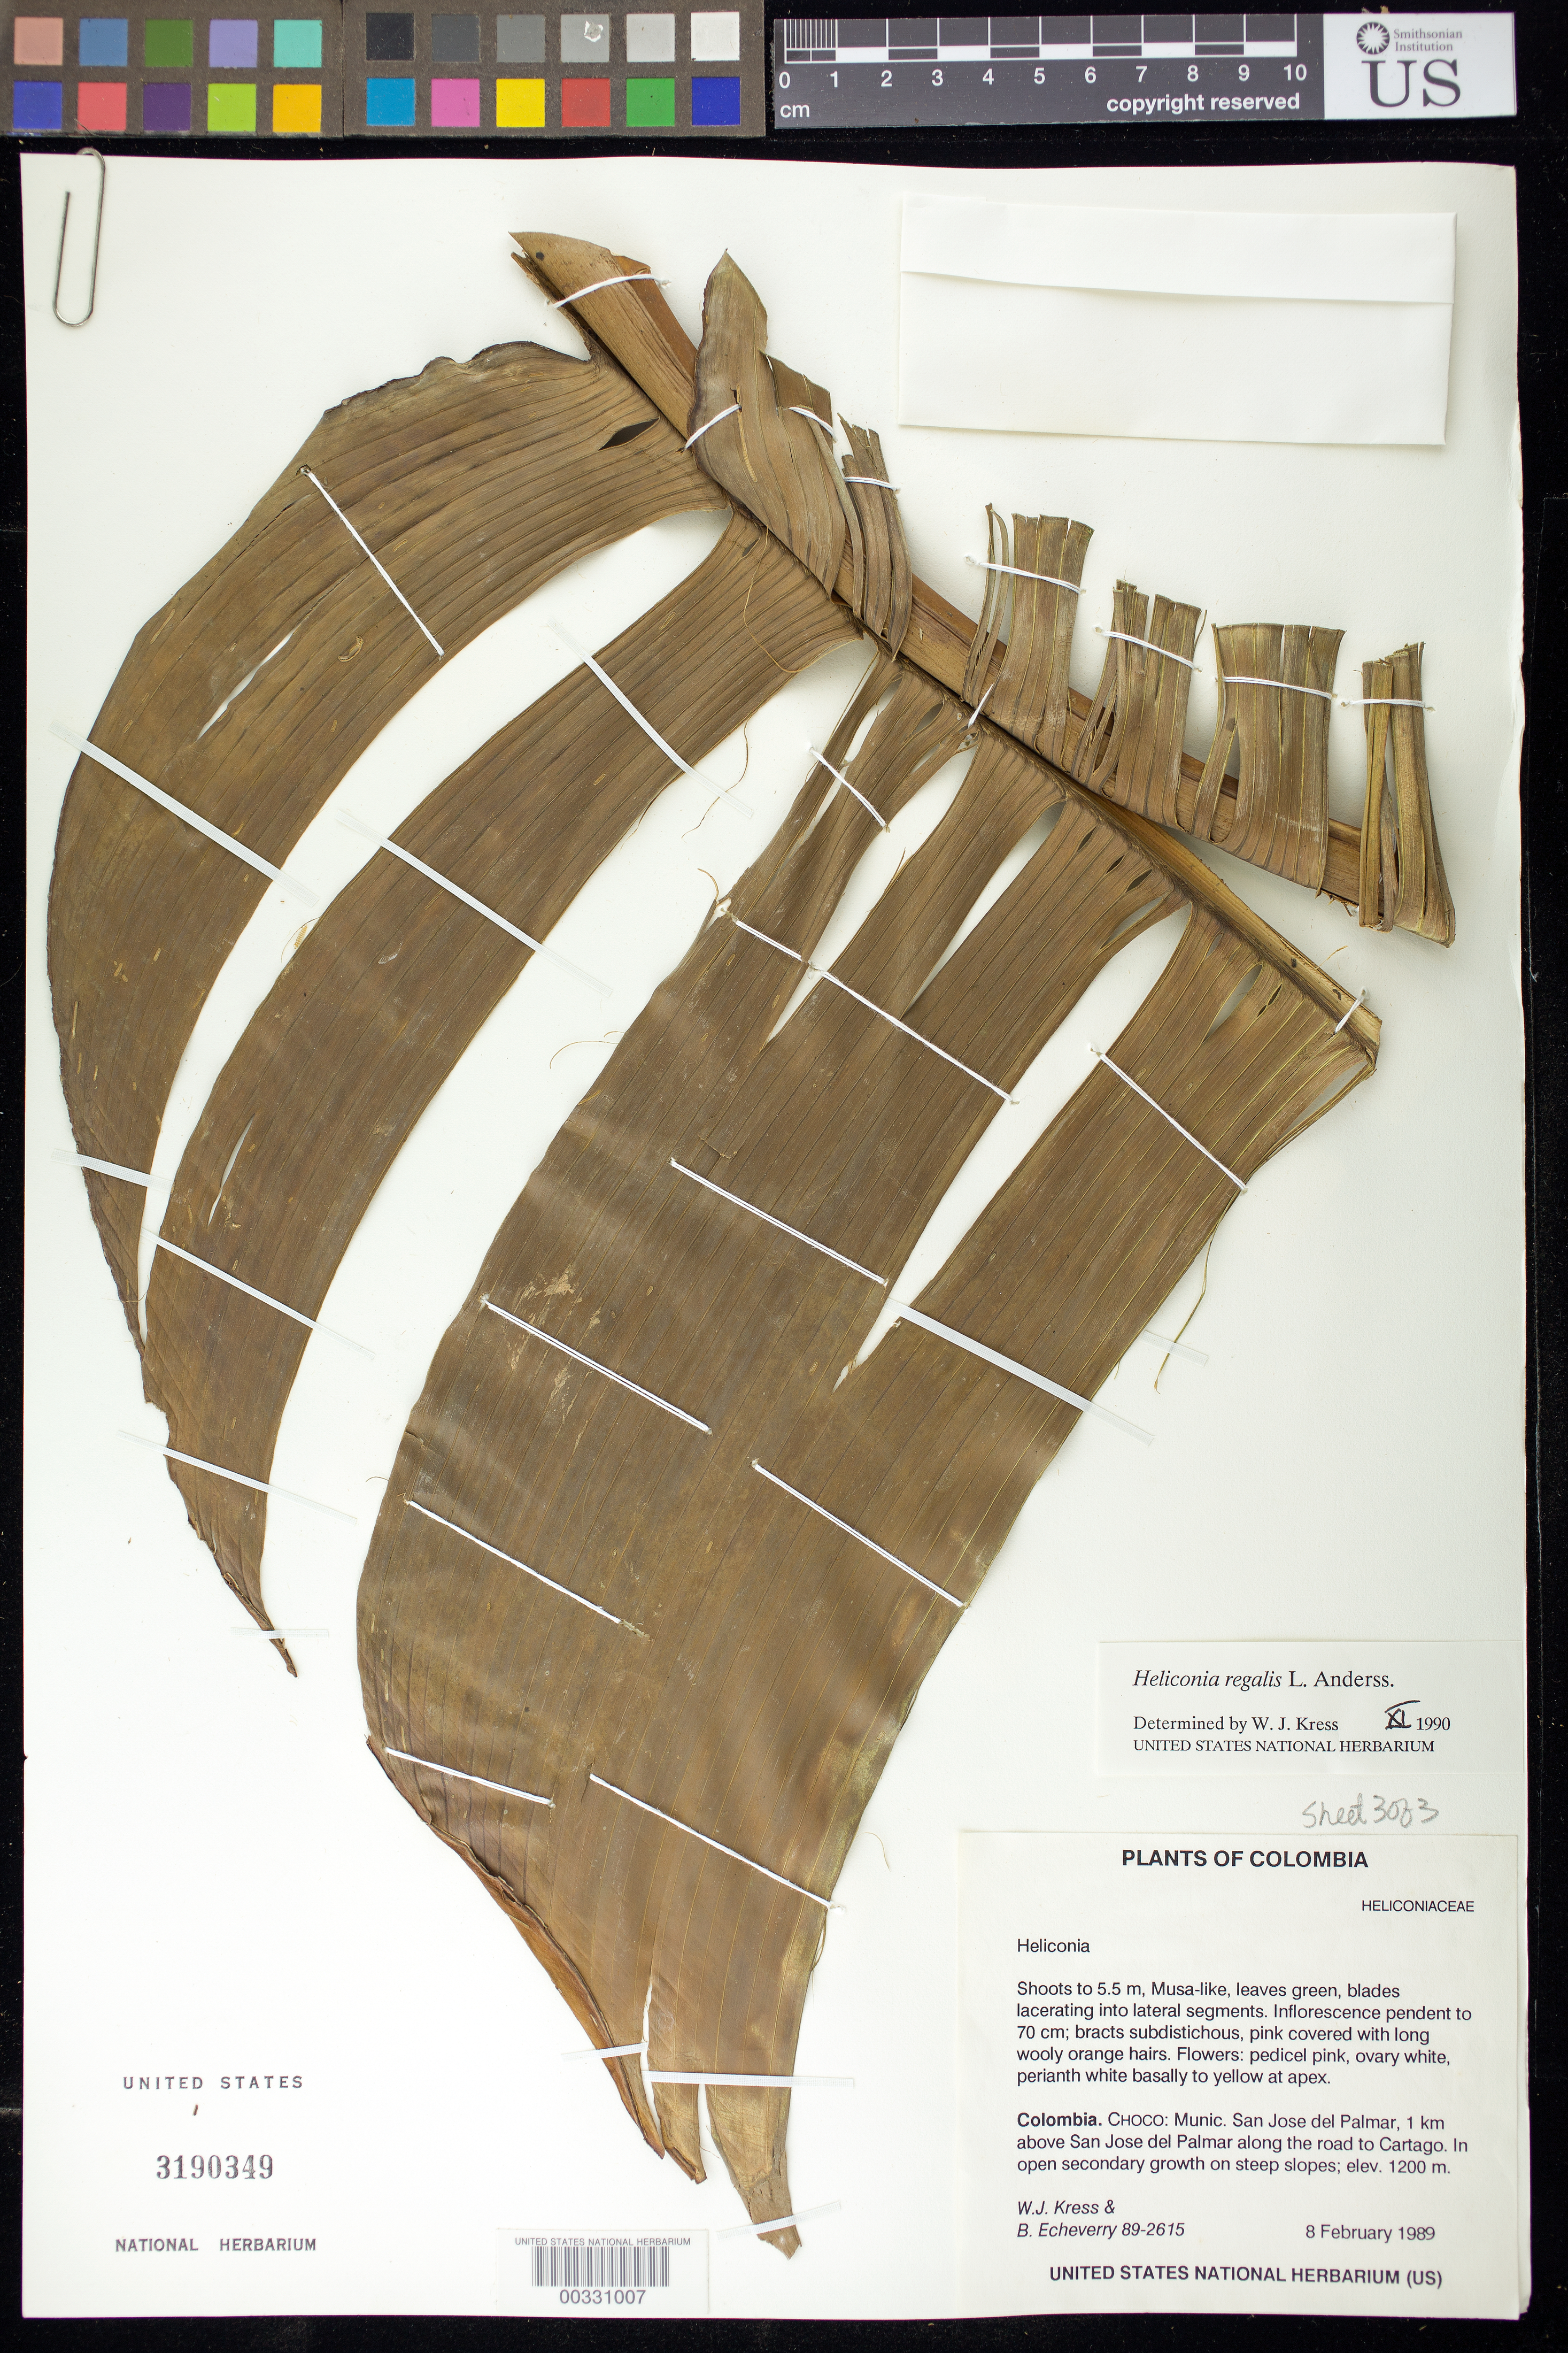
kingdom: Plantae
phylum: Tracheophyta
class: Liliopsida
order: Zingiberales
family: Heliconiaceae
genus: Heliconia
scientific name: Heliconia regalis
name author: L. Andersson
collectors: W. J. Kress & B. Echeverry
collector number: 89-2615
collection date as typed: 08 Feb 1989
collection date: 1989-02-08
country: Colombia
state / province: Chocó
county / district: San José Del Palmar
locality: Mun of San Jose del Palmar, 1 km above San Jose del Palmar along road to Cartago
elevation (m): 1200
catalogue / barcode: US 3190349